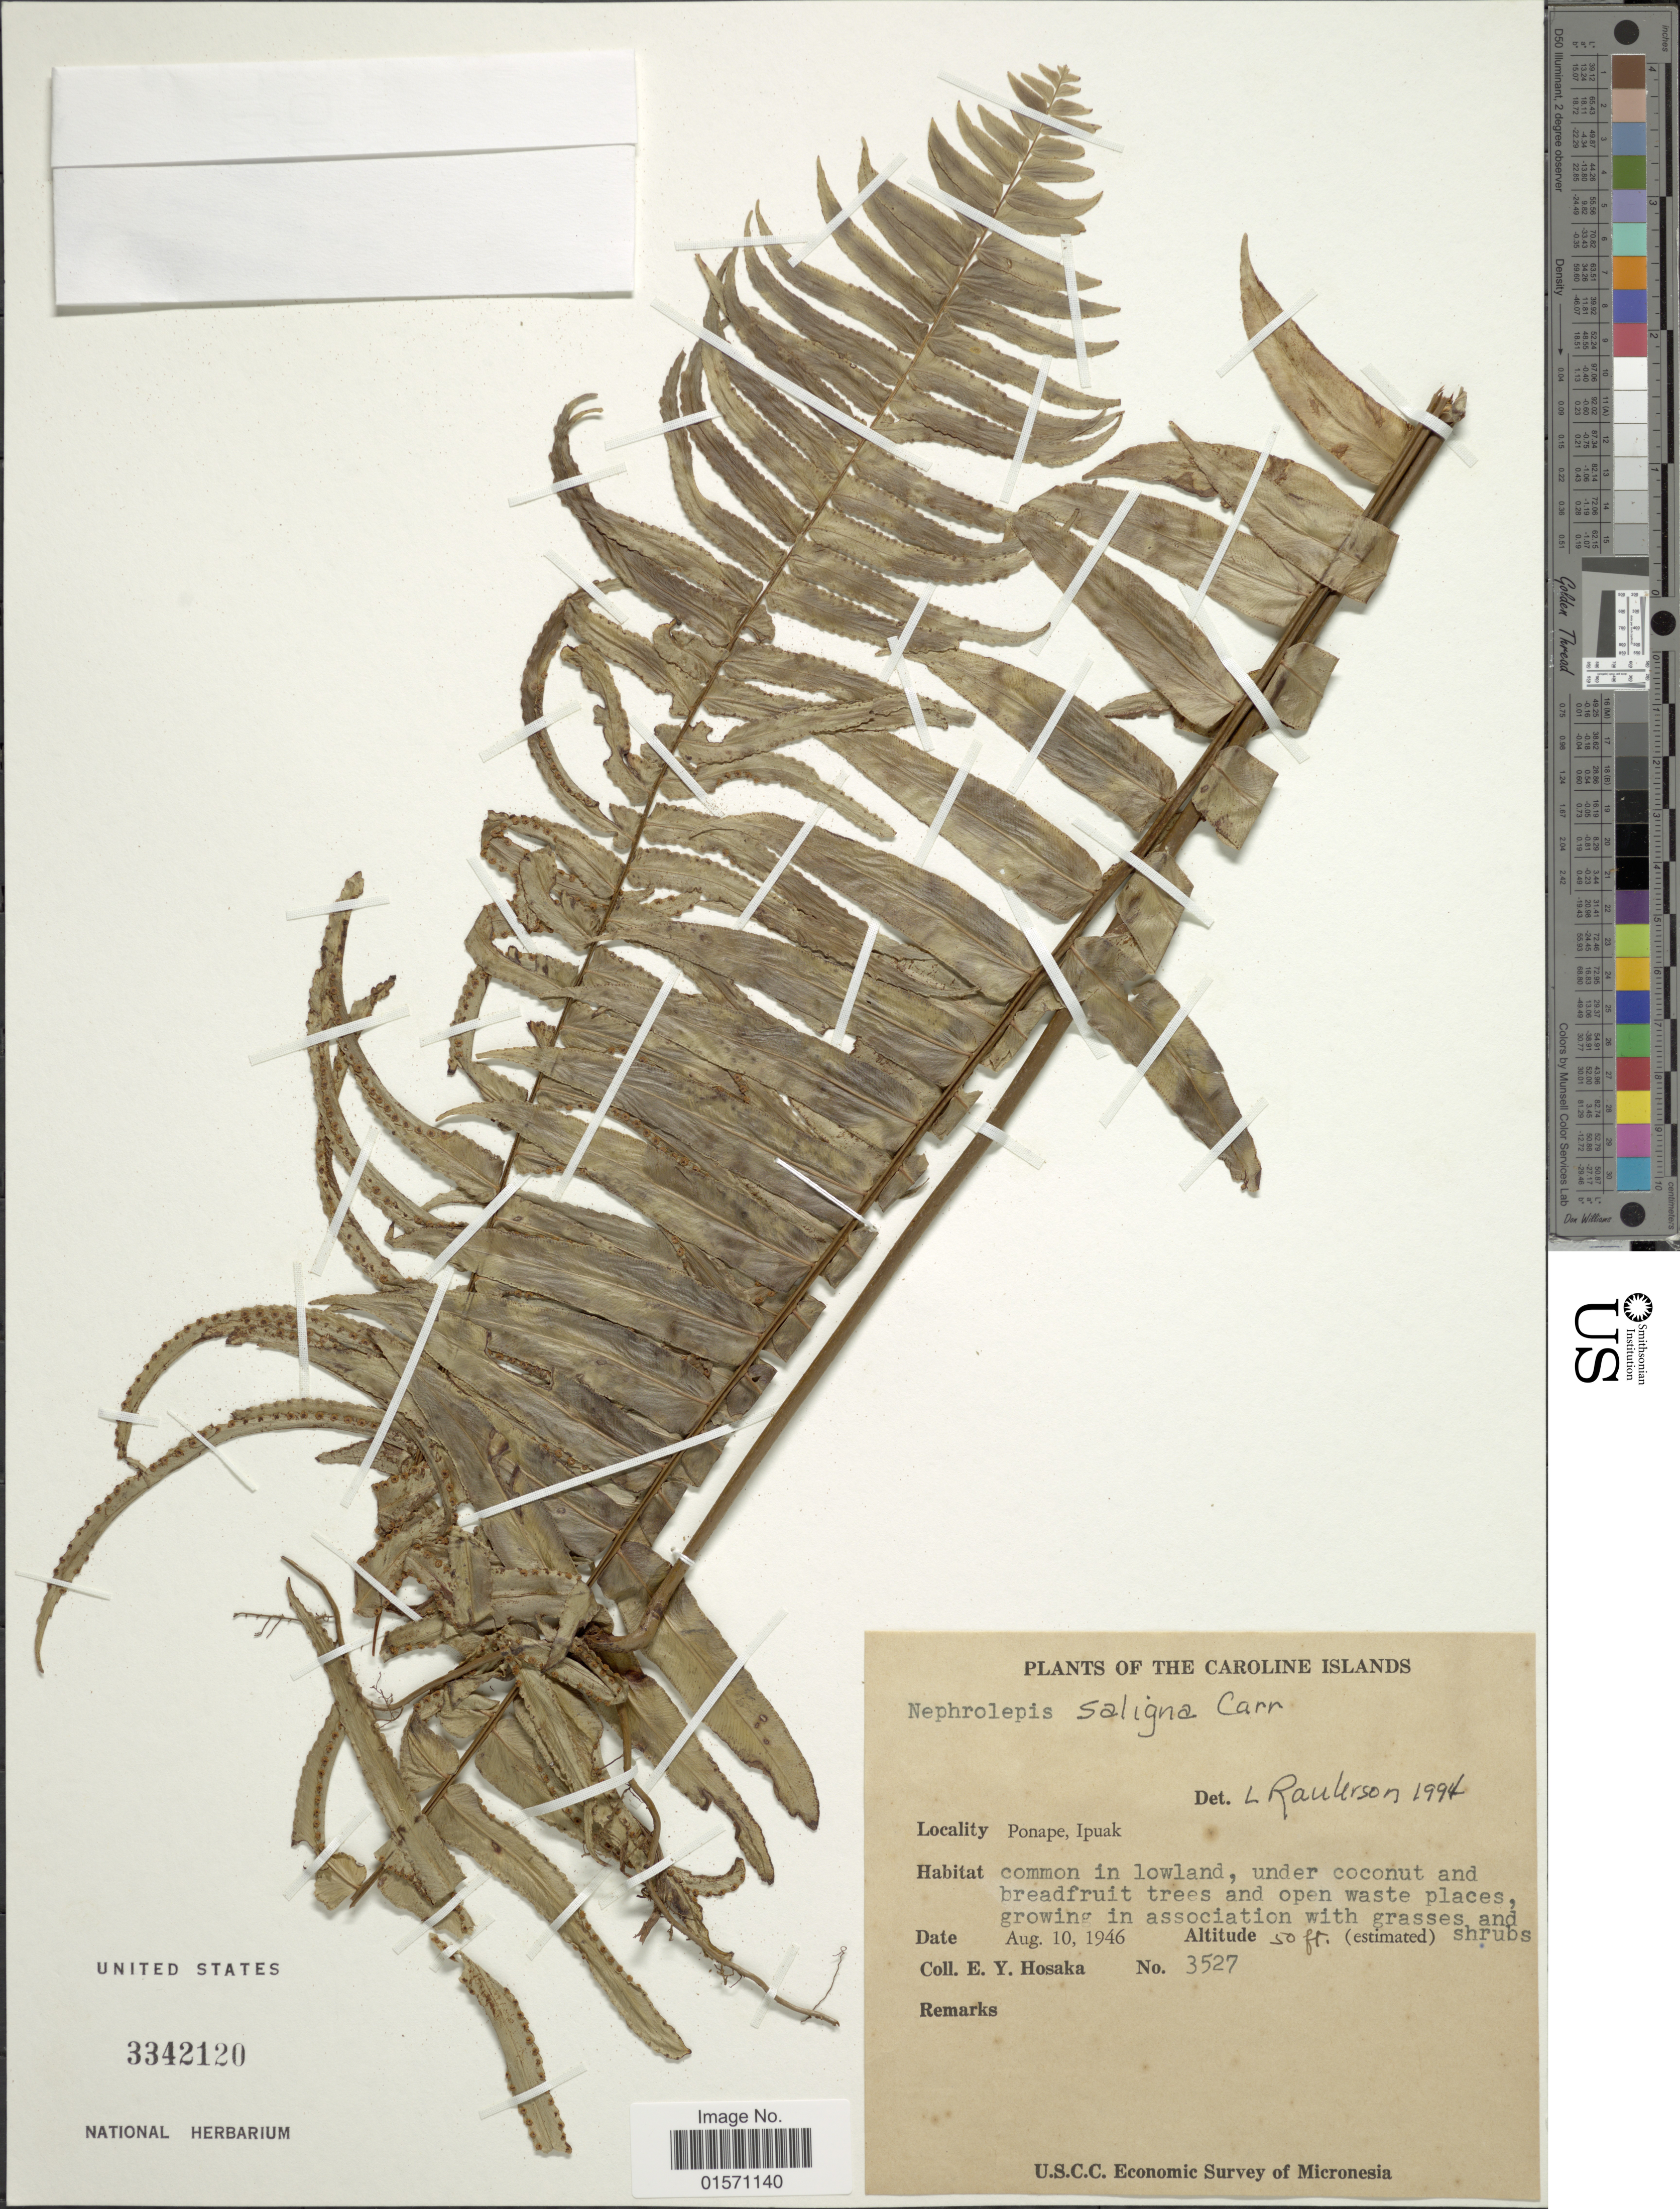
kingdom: Plantae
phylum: Tracheophyta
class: Polypodiopsida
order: Polypodiales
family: Nephrolepidaceae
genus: Nephrolepis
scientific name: Nephrolepis saligna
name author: Cav.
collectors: E. Y. Hosaka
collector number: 3527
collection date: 1946-08-10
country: Micronesia, Federated States of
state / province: Pohnpei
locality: Caroline Islands. Ponape, Ipuak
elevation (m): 15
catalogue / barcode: US 3342120